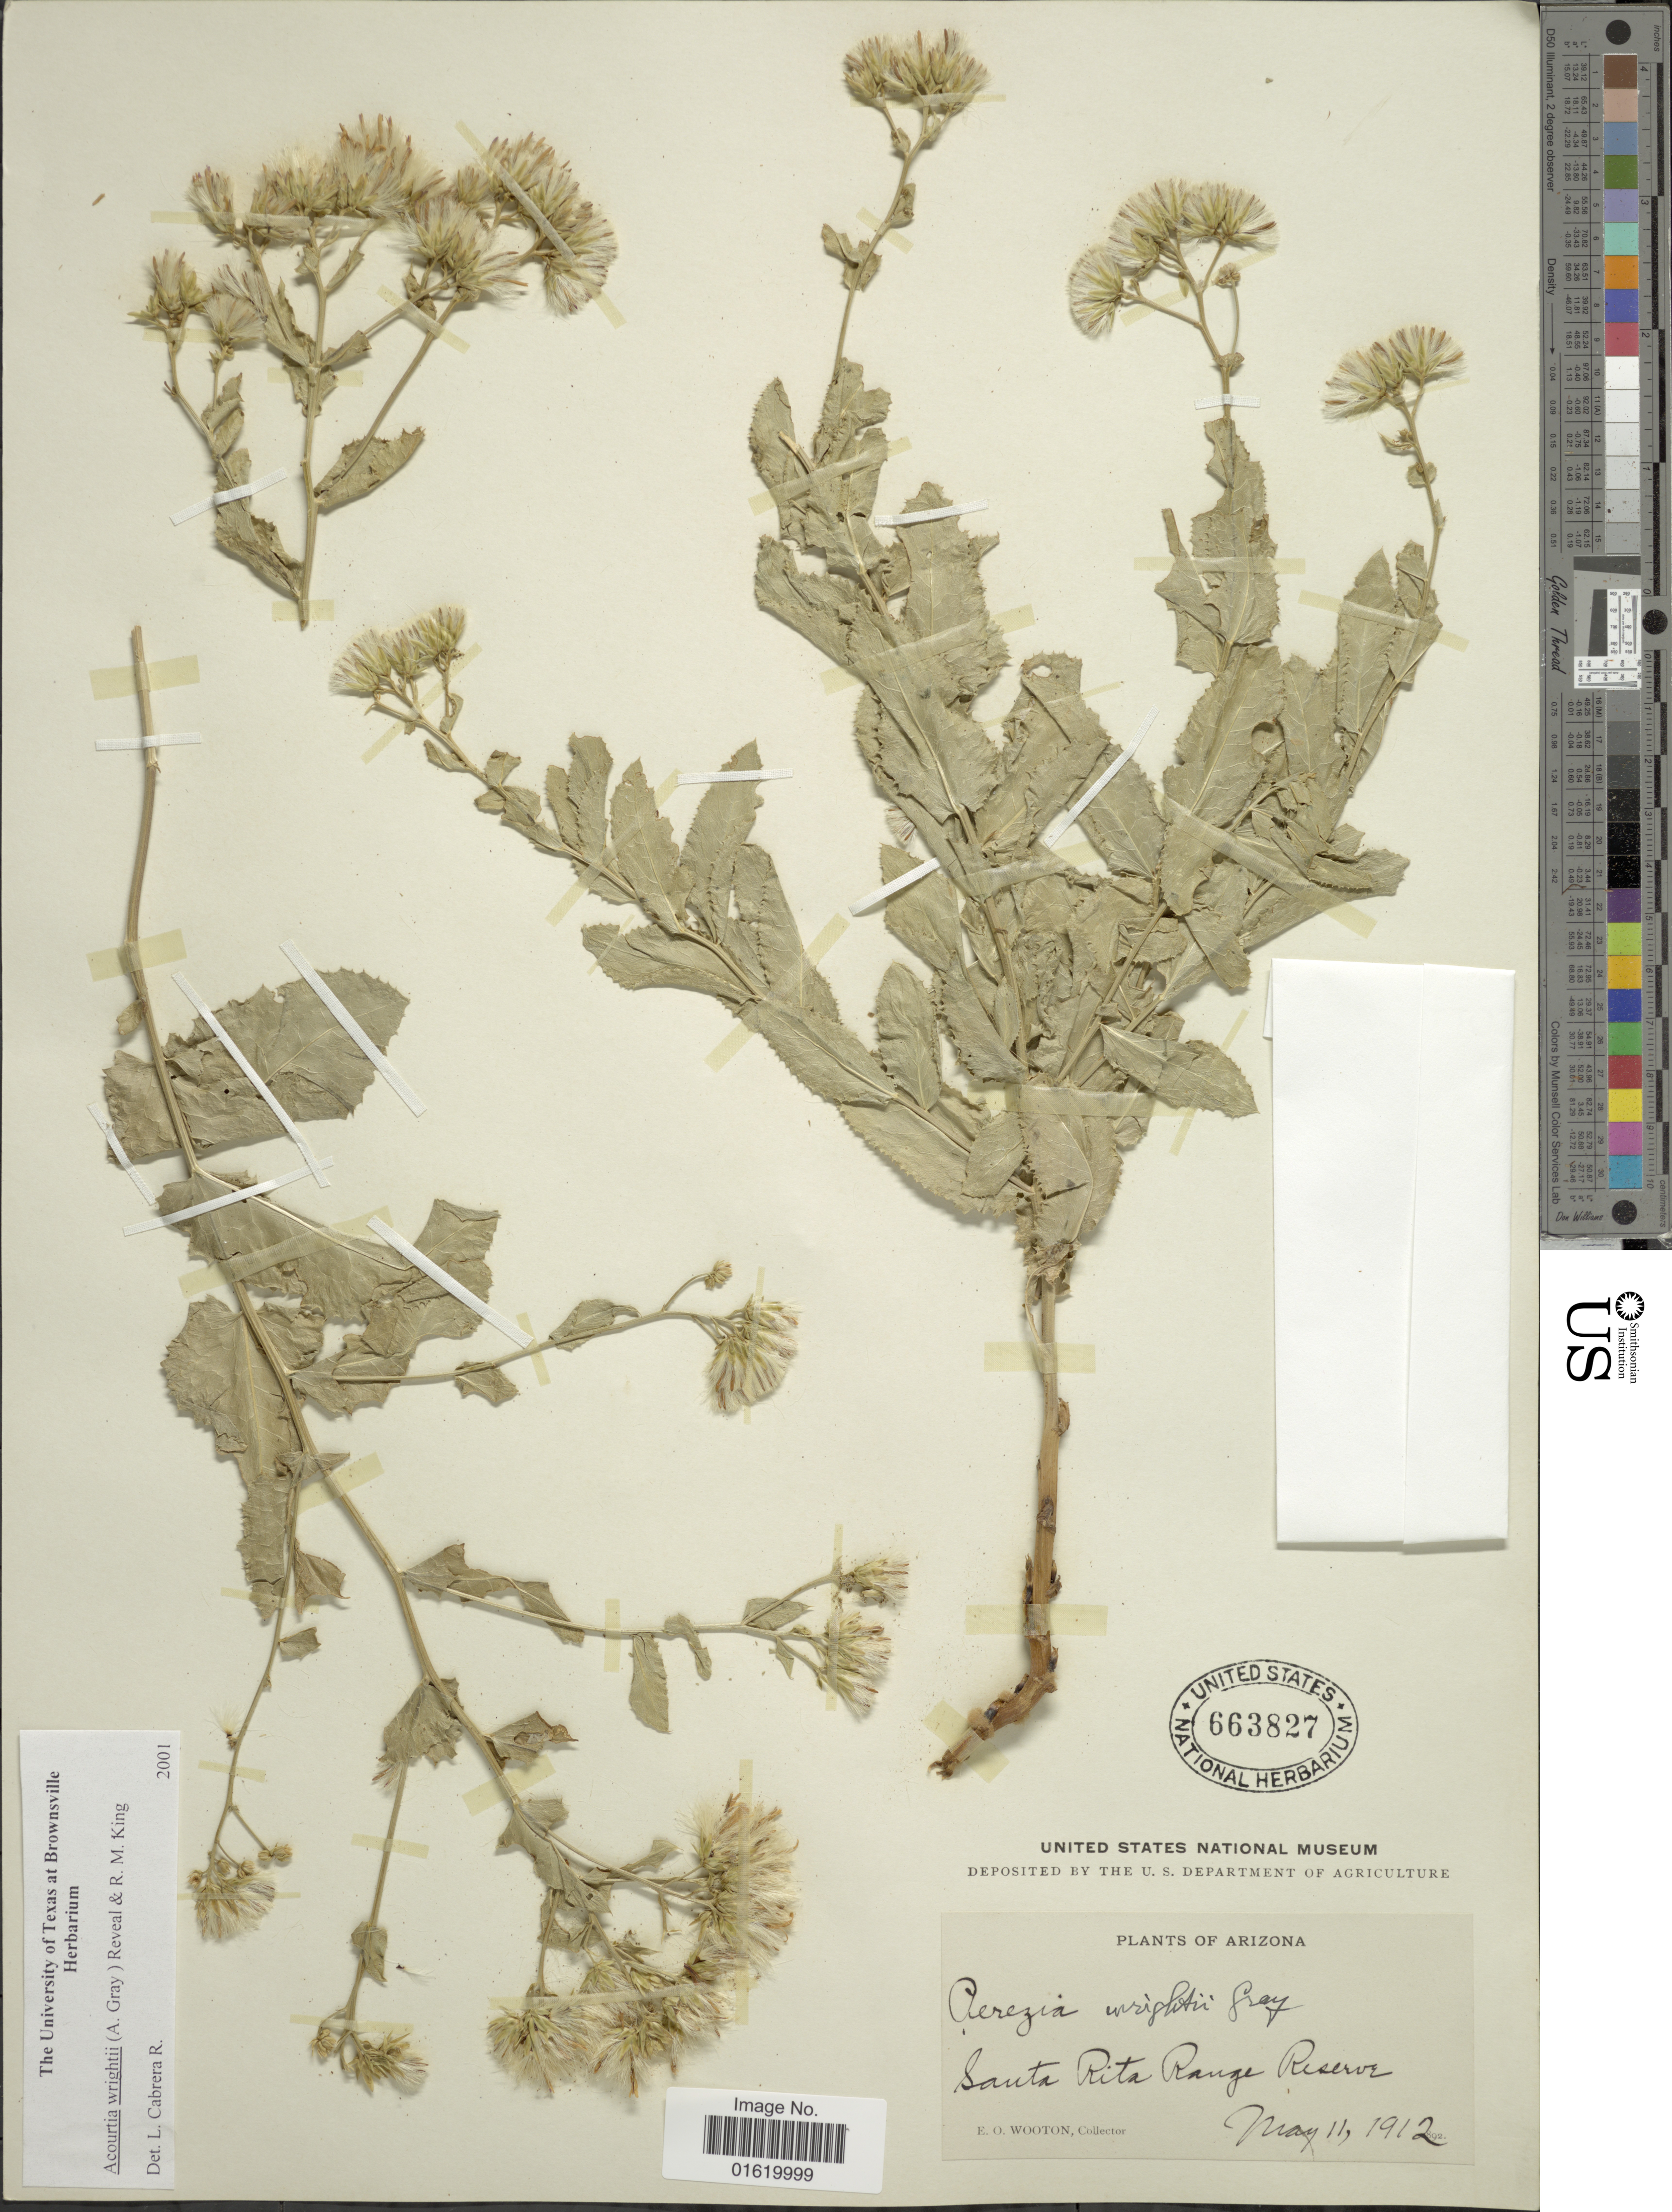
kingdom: Plantae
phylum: Tracheophyta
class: Magnoliopsida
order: Asterales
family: Asteraceae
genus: Acourtia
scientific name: Acourtia wrightii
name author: (A. Gray) Reveal & R.M. King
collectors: E. O. Wooton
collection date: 1912-05-11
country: United States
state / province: Arizona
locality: Santa Rita Range Reserve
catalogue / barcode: US 663827